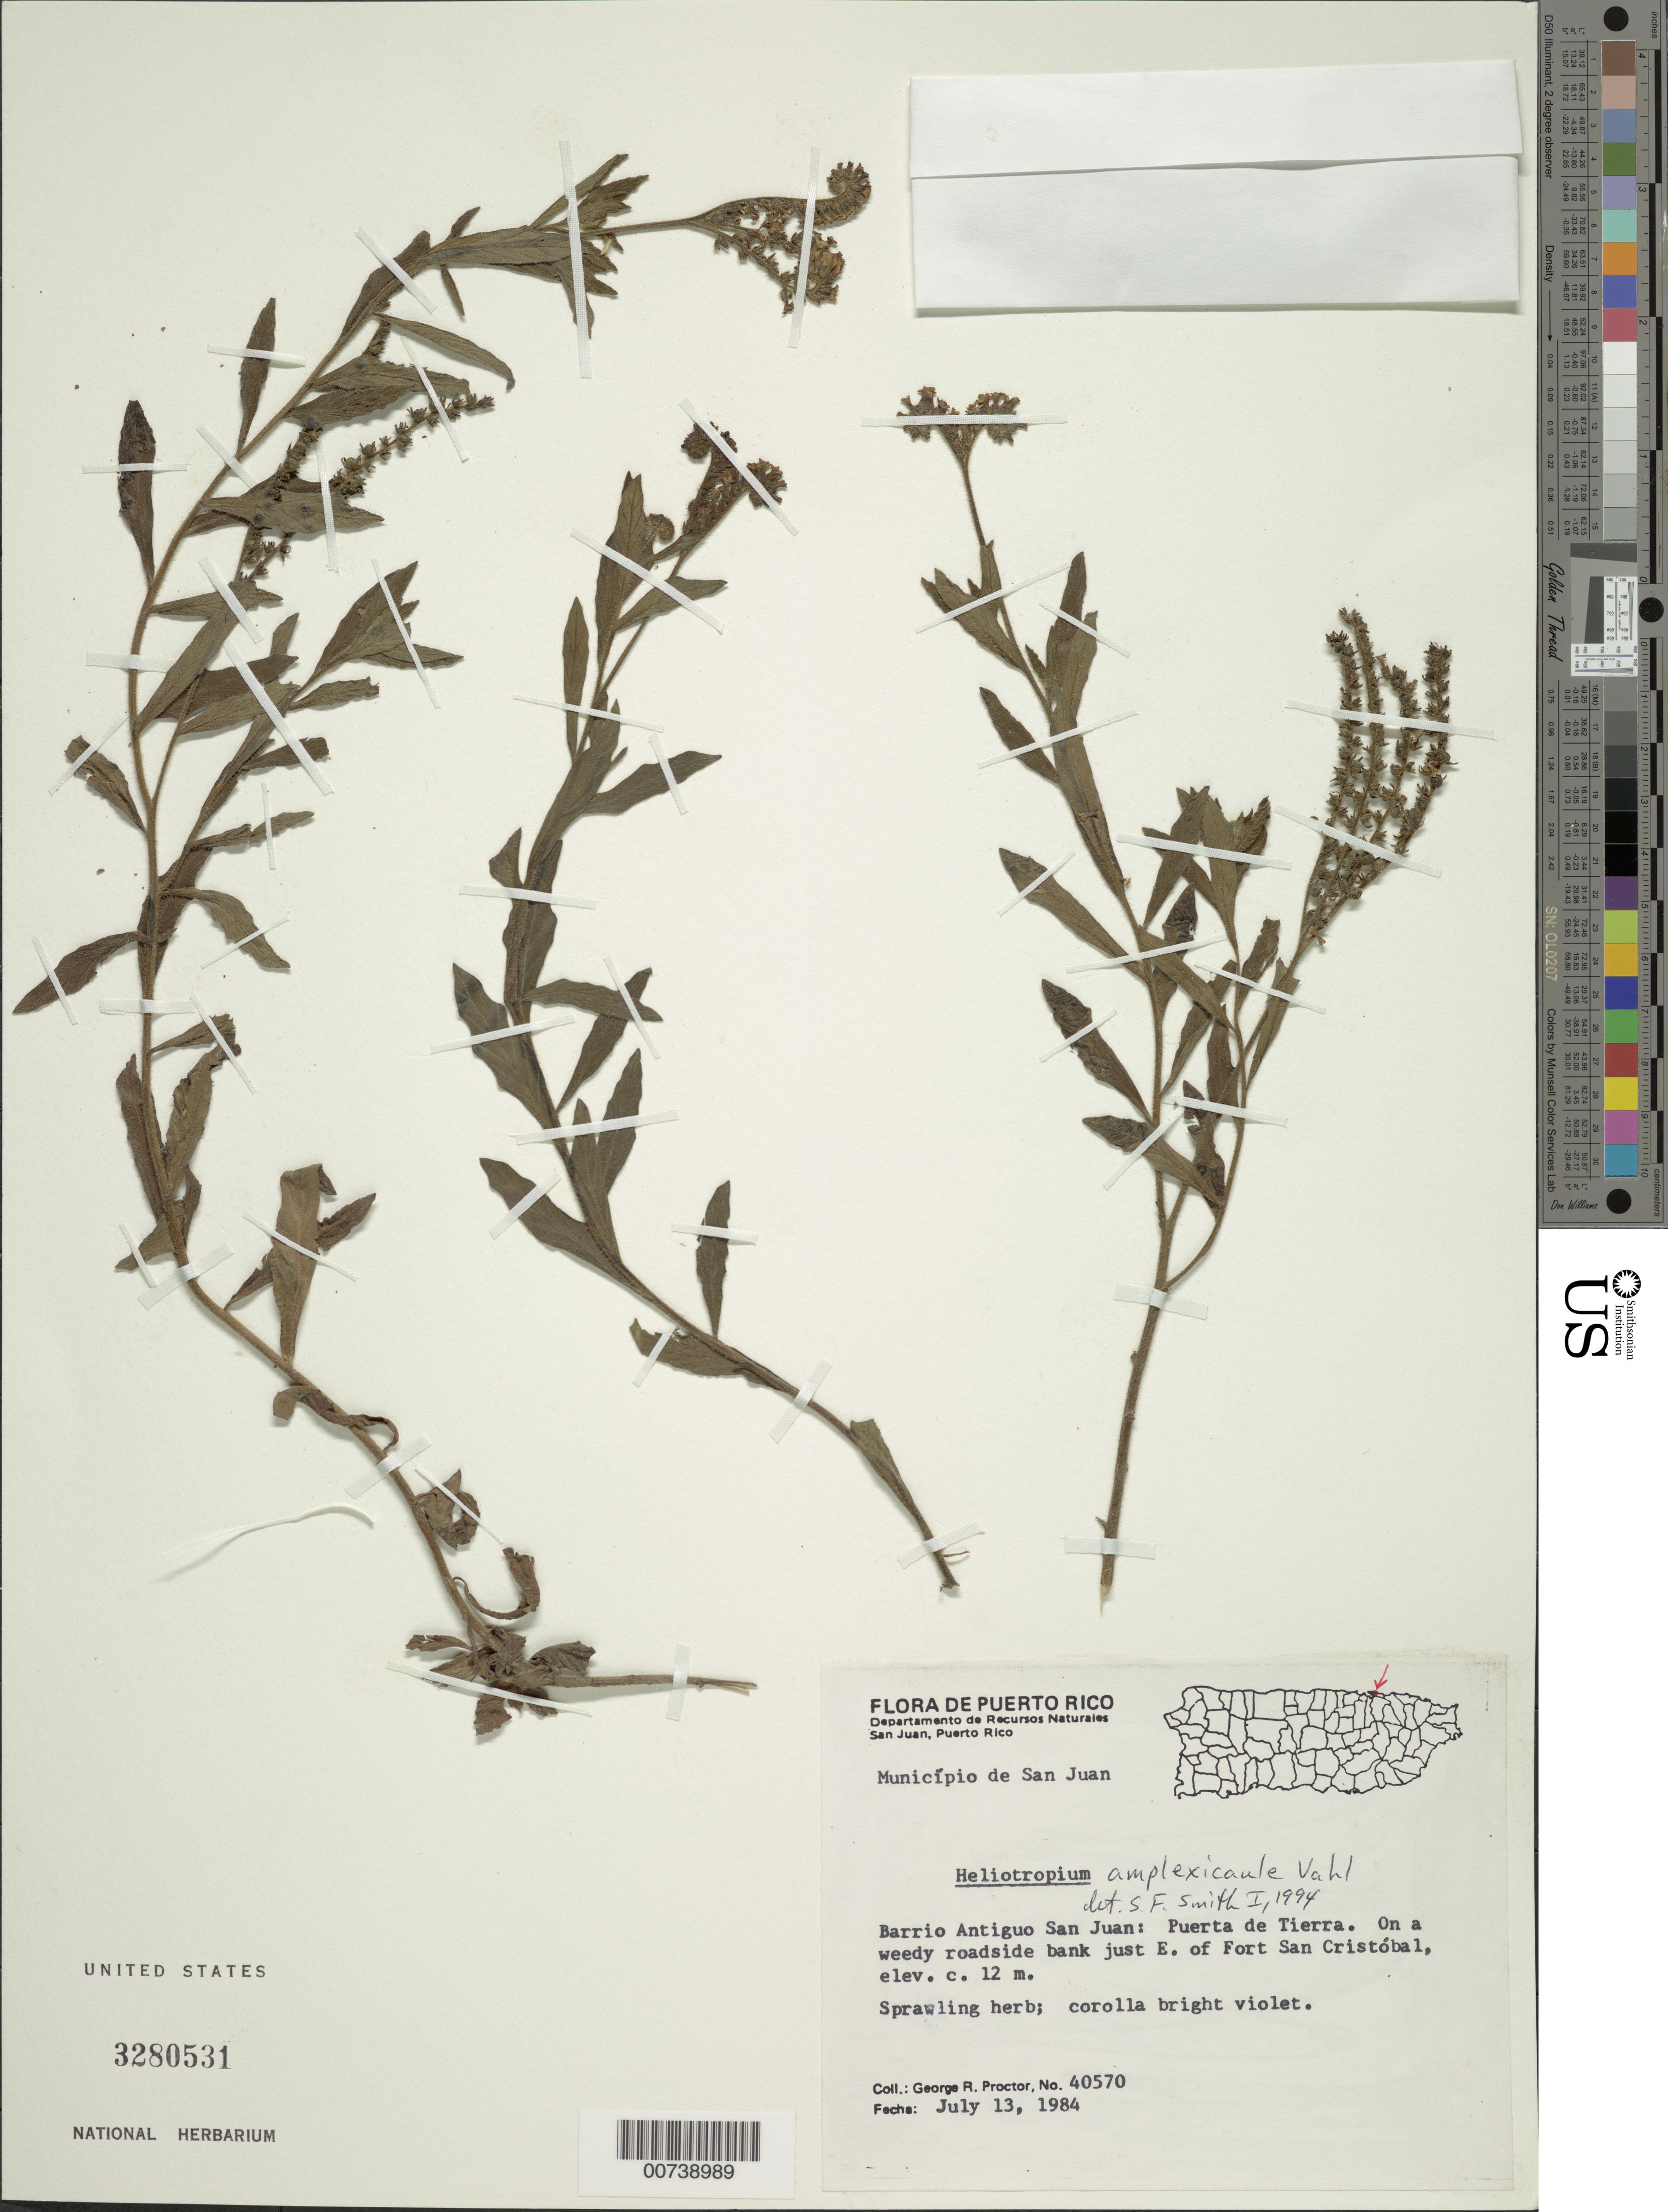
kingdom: Plantae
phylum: Tracheophyta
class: Magnoliopsida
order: Boraginales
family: Heliotropiaceae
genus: Heliotropium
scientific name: Heliotropium amplexicaule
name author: Vahl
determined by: Smith, Stephen F., (US), NMNH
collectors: G. R. Proctor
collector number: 40570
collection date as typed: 13 Jul 1984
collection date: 1984-07-13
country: Puerto Rico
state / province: San Juan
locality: Municipio de San Juan. Barrio Antiguo San Juan: Puerta de Tierra. Just E of Fort San Cristóbal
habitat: On a weedy roadside bank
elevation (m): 12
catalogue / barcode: US 3280531